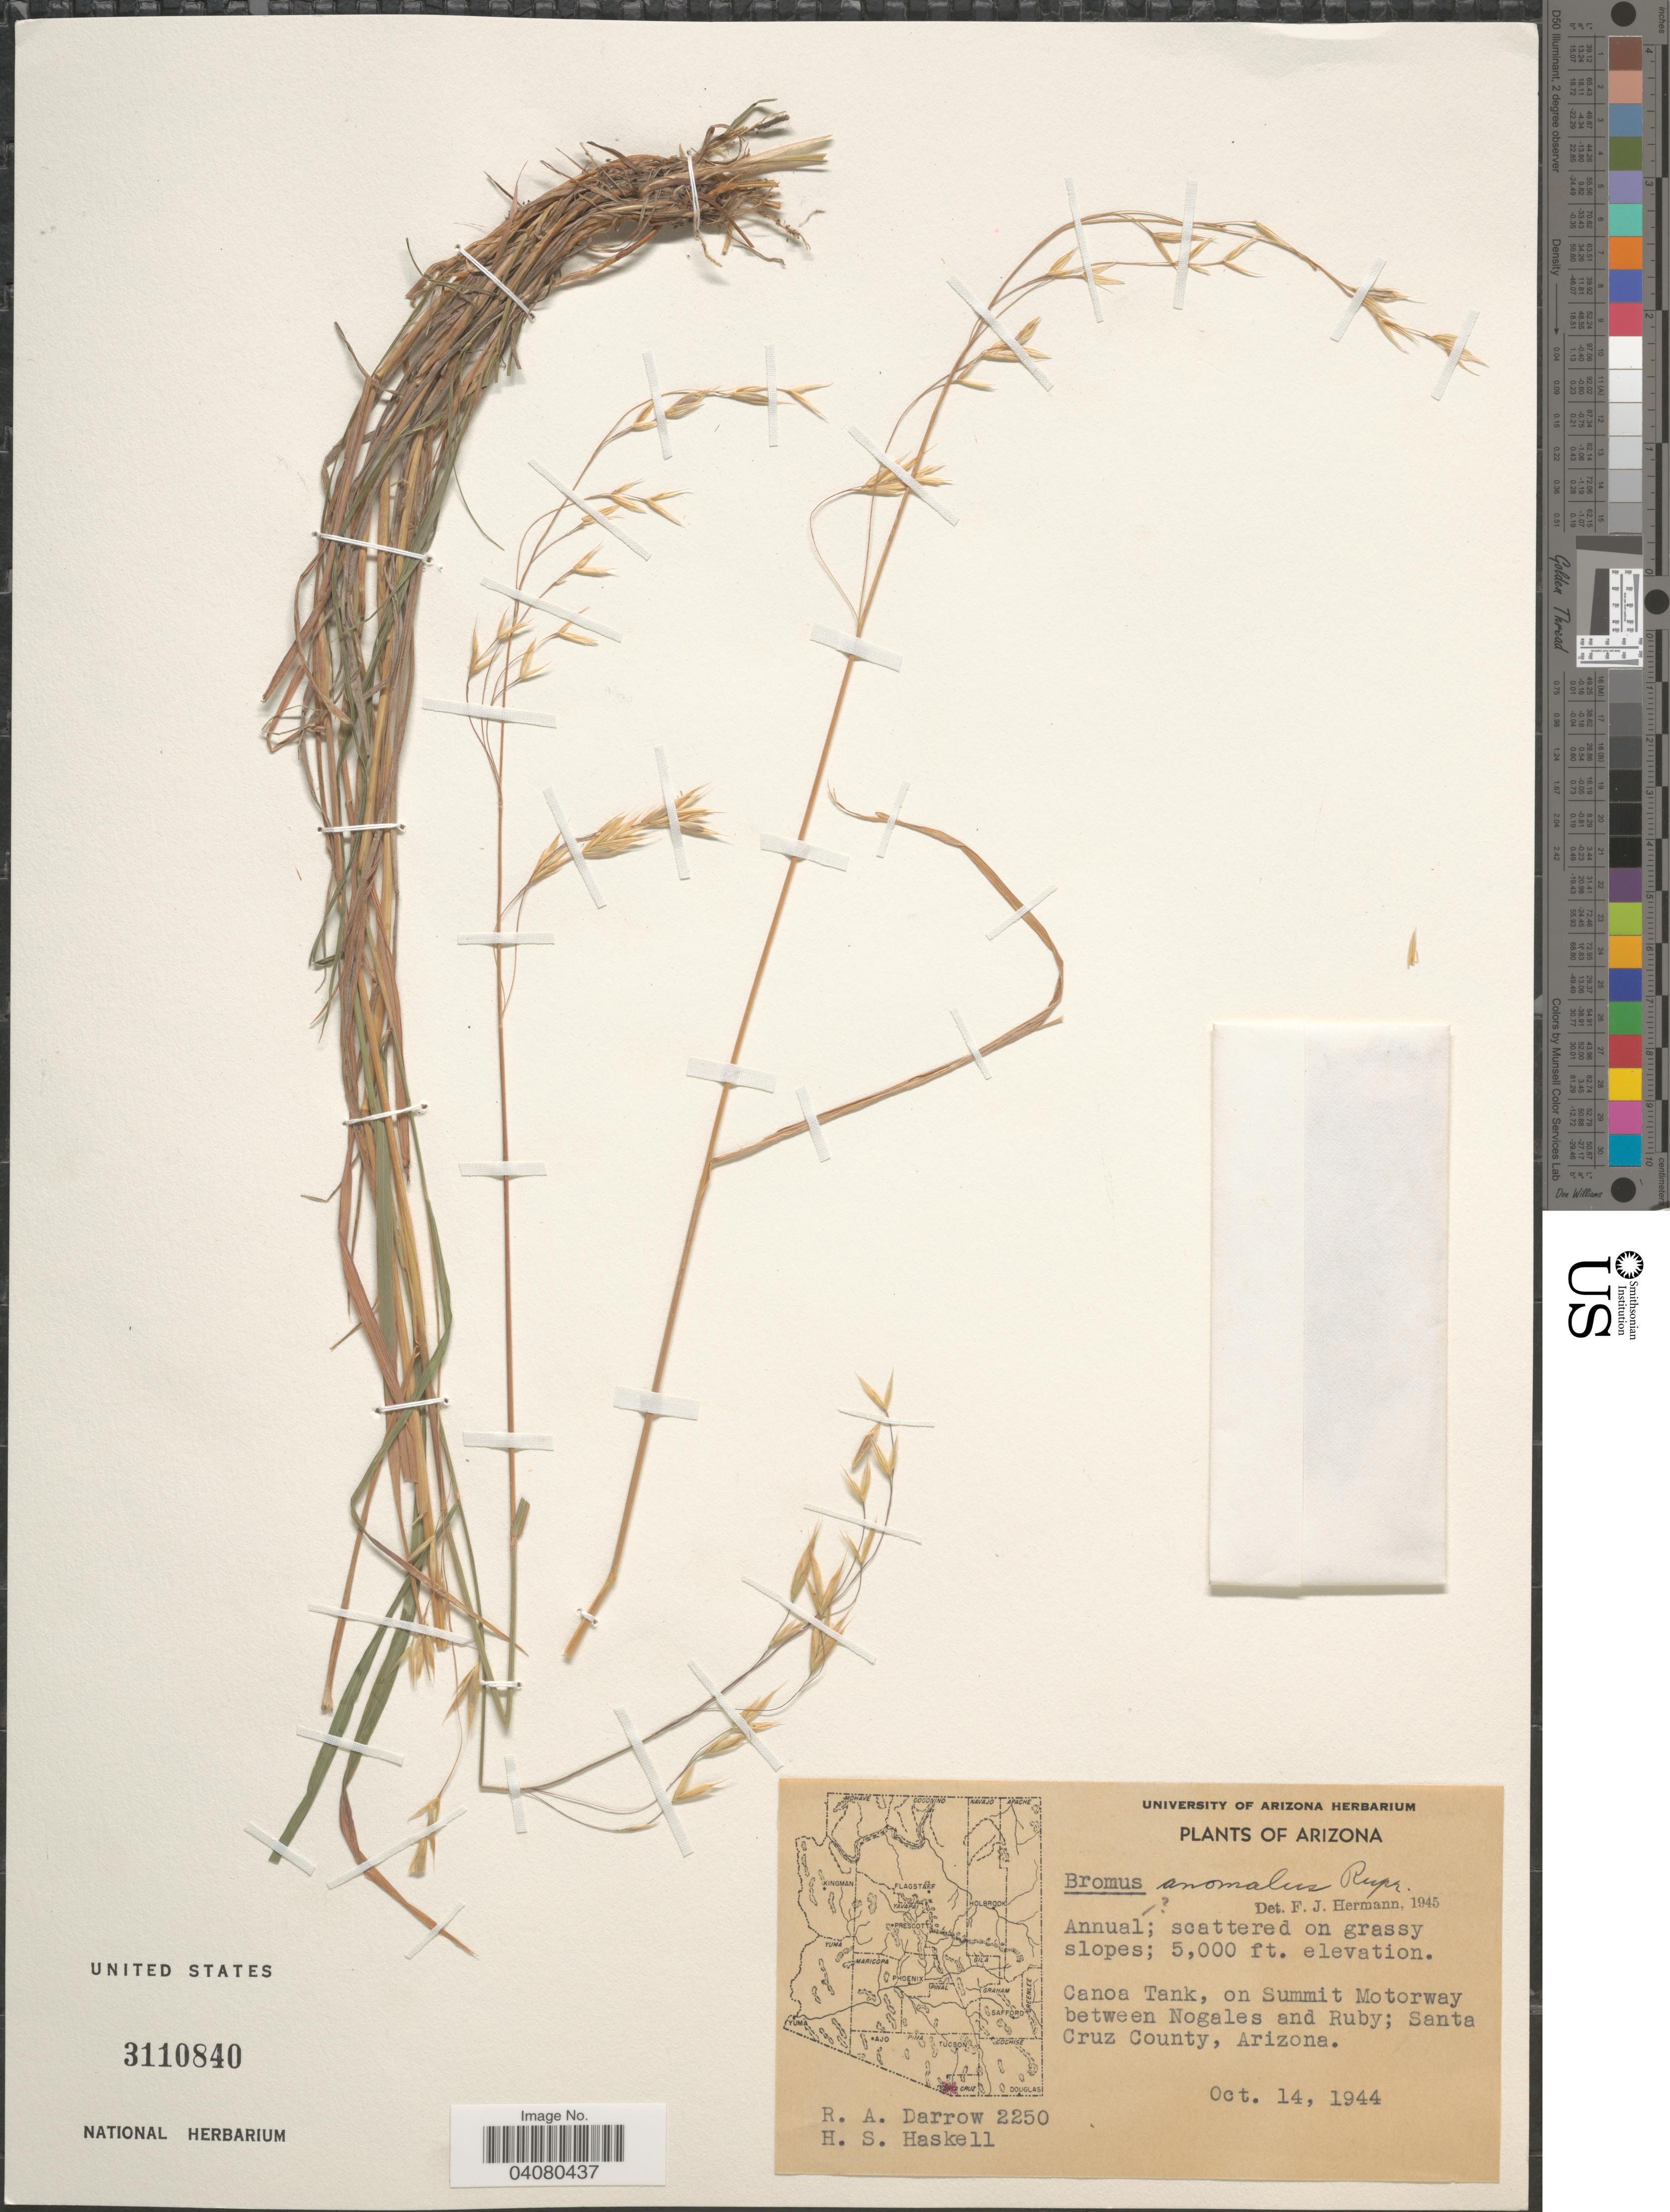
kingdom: Plantae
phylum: Tracheophyta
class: Liliopsida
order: Poales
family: Poaceae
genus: Bromus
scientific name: Bromus anomalus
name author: Rupr. ex E. Fourn.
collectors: R. A. Darrow & H. Haskell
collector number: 2250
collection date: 1944-10-14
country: United States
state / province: Arizona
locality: Canoa Tank, on Summit Motorway between Nogales and Ruby; Santa Cruz County.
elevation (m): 1524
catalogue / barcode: US 3110840